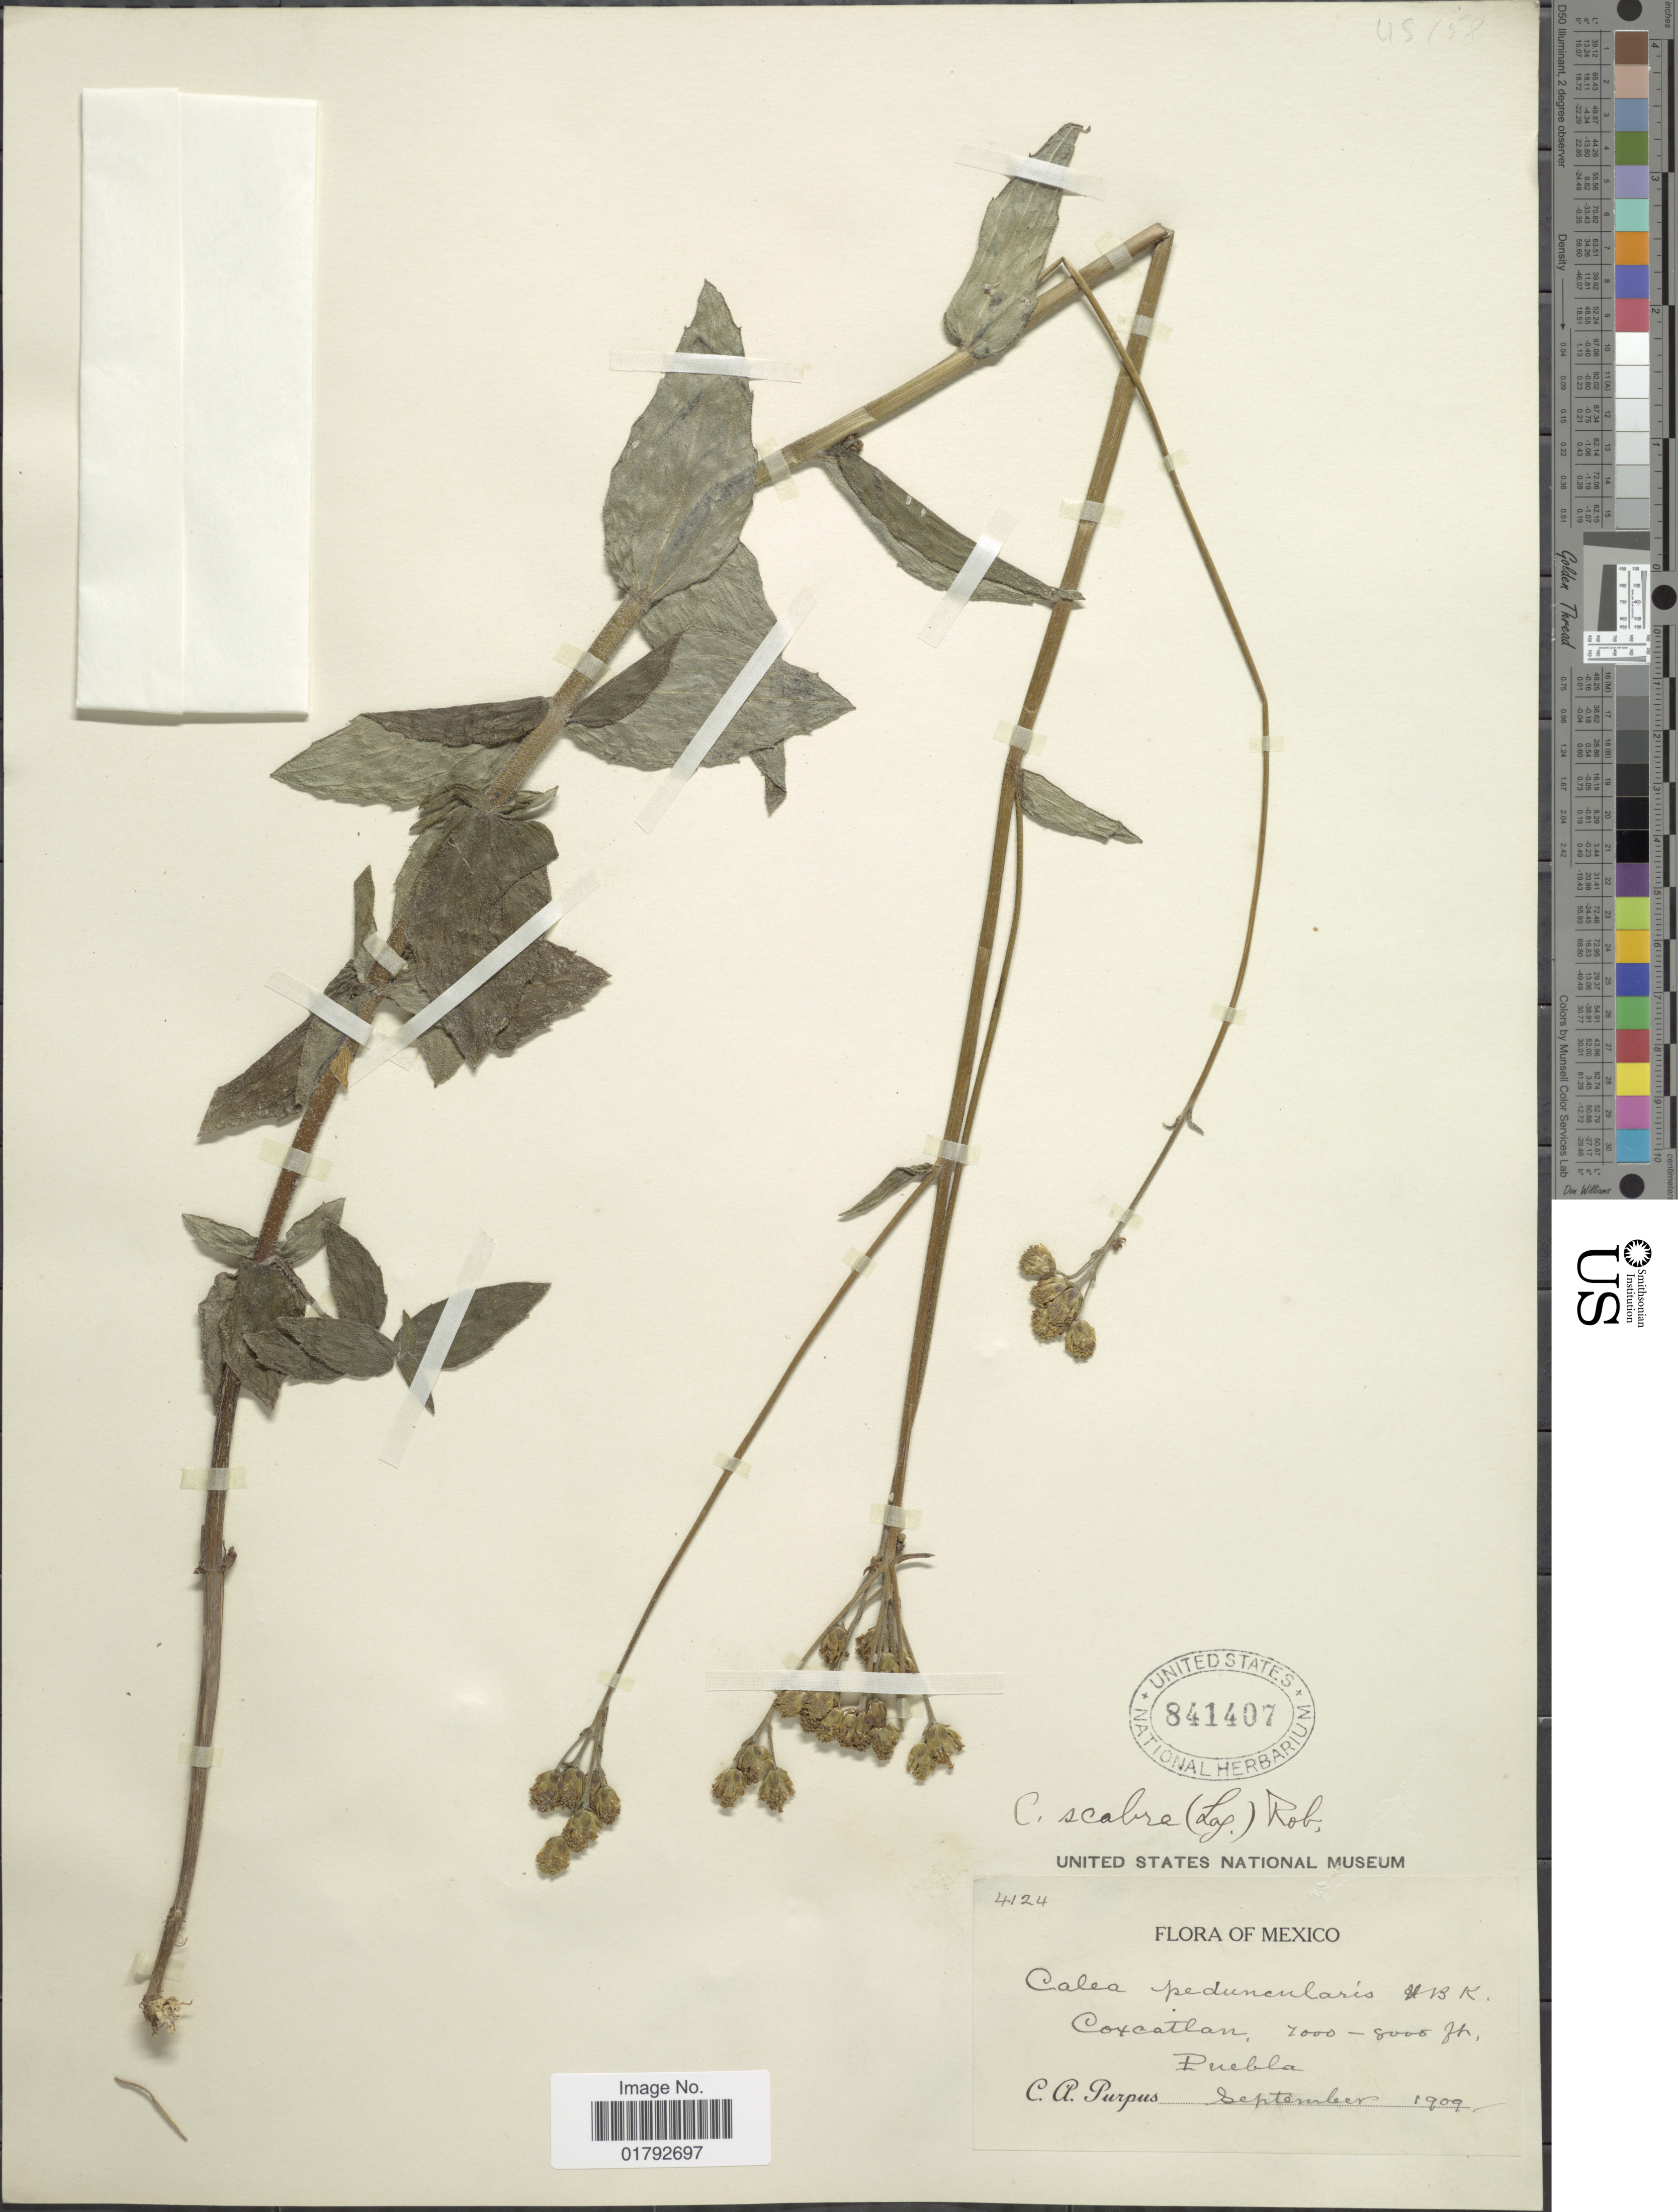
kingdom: Plantae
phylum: Tracheophyta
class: Magnoliopsida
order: Asterales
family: Asteraceae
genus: Alloispermum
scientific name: Alloispermum scabrum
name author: (Lag.) H. Rob.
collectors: C. A. Purpus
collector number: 4124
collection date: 1909-09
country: Mexico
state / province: Puebla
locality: Coxcatlan, Puebla.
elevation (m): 2134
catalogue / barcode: US 841407